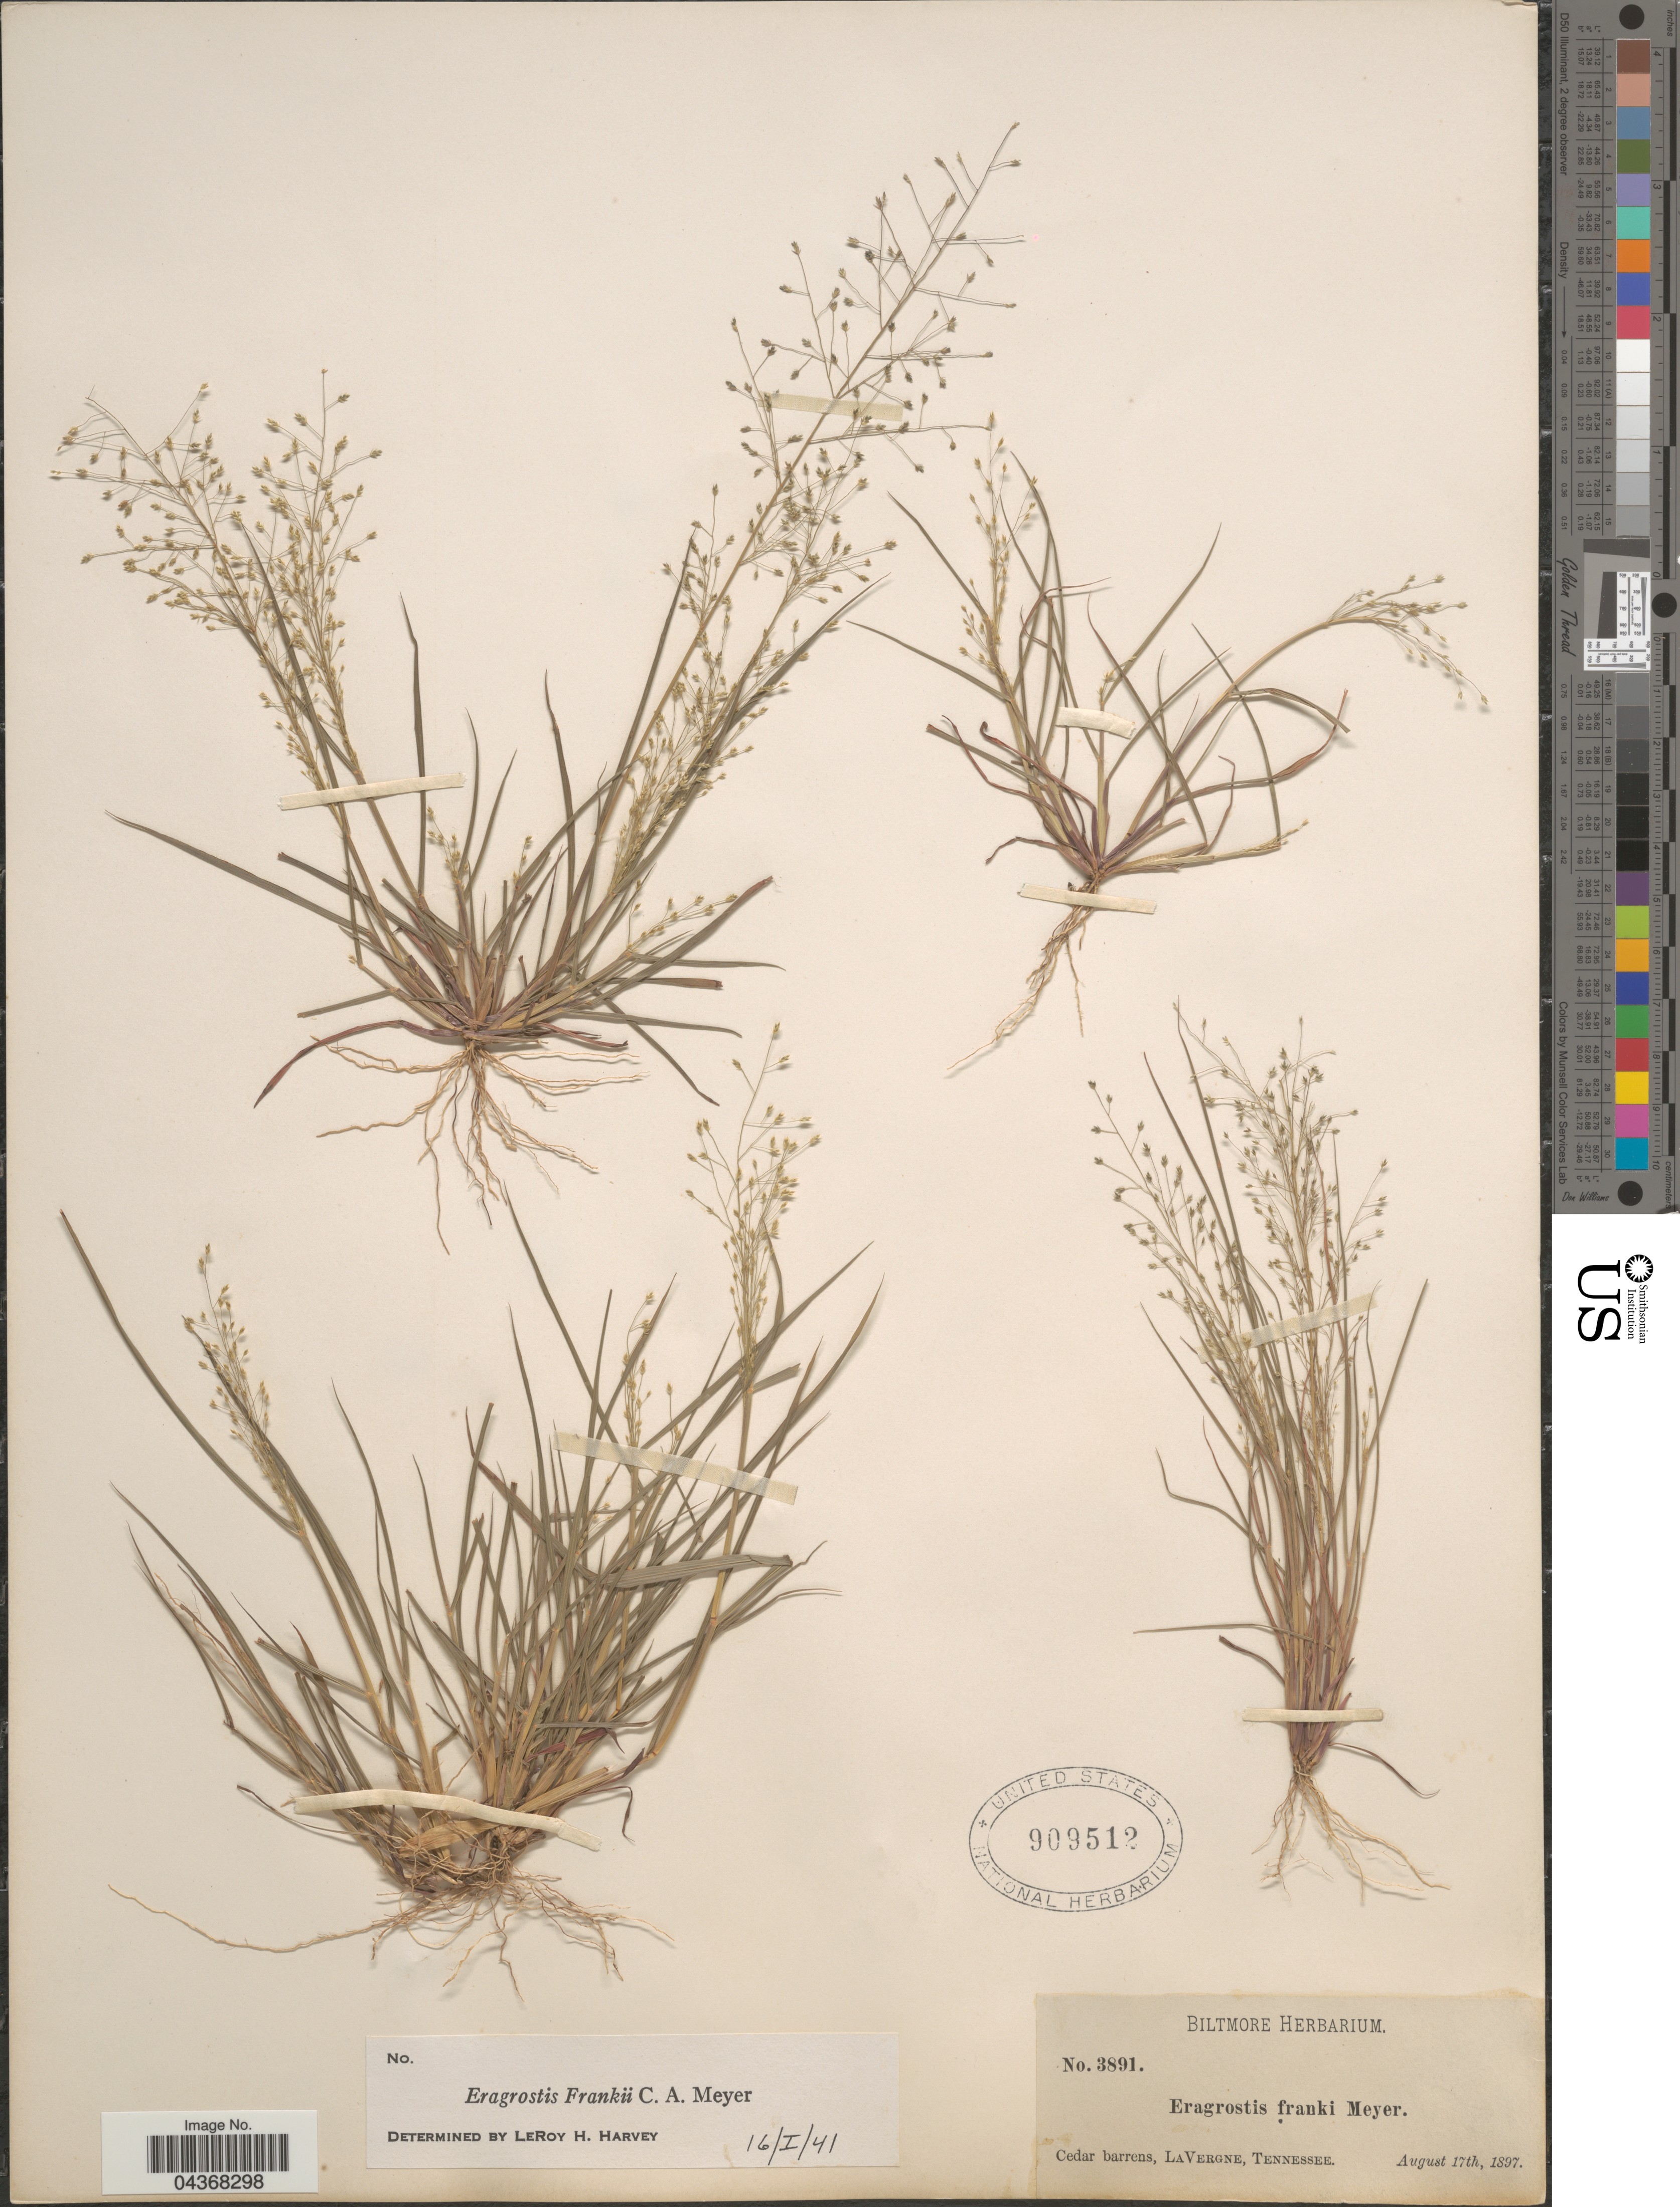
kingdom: Plantae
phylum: Tracheophyta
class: Liliopsida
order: Poales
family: Poaceae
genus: Eragrostis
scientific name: Eragrostis frankii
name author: C.A. Mey. ex Steud.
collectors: ex herb. Biltmore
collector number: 3891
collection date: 1897-08-17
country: United States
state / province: Tennessee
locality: Cedar barrens, La Vergne.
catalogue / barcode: US 909512